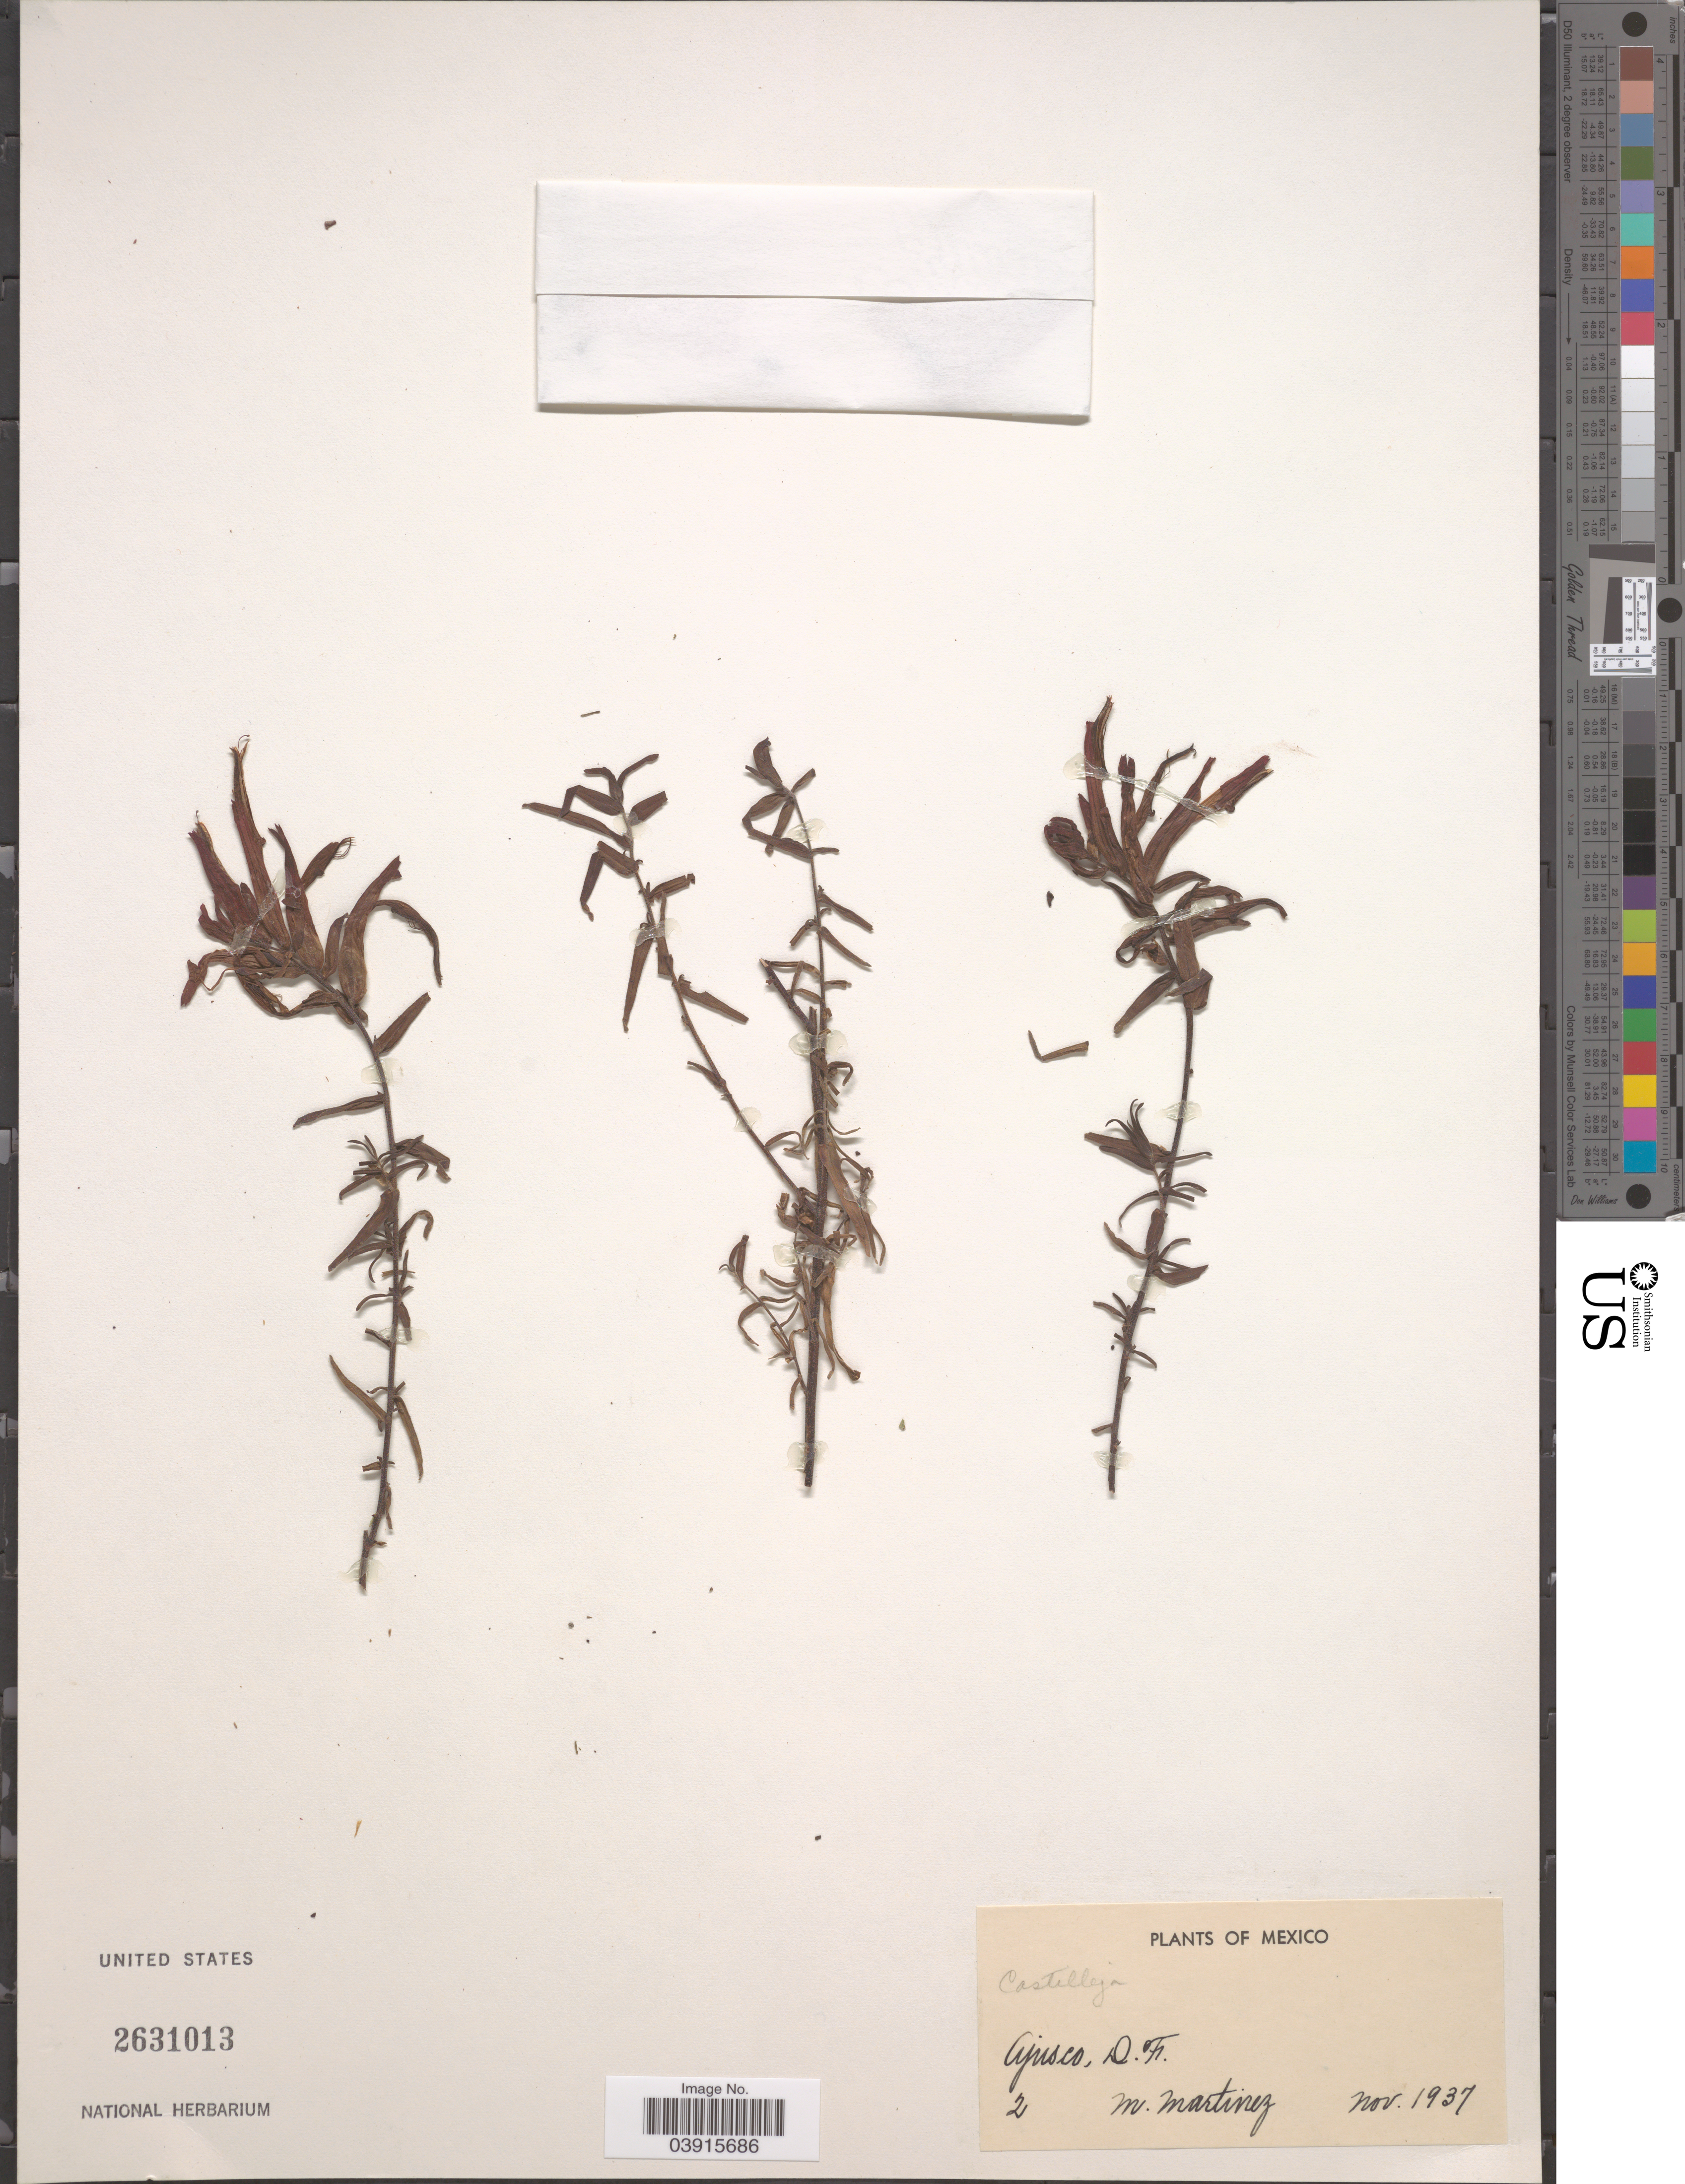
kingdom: Plantae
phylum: Tracheophyta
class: Magnoliopsida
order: Lamiales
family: Orobanchaceae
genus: Castilleja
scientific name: Castilleja tenuiflora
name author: Benth.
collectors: M. Martínez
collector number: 2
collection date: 1937-11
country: Mexico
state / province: Distrito Federal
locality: Ajusco.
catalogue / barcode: US 2631013